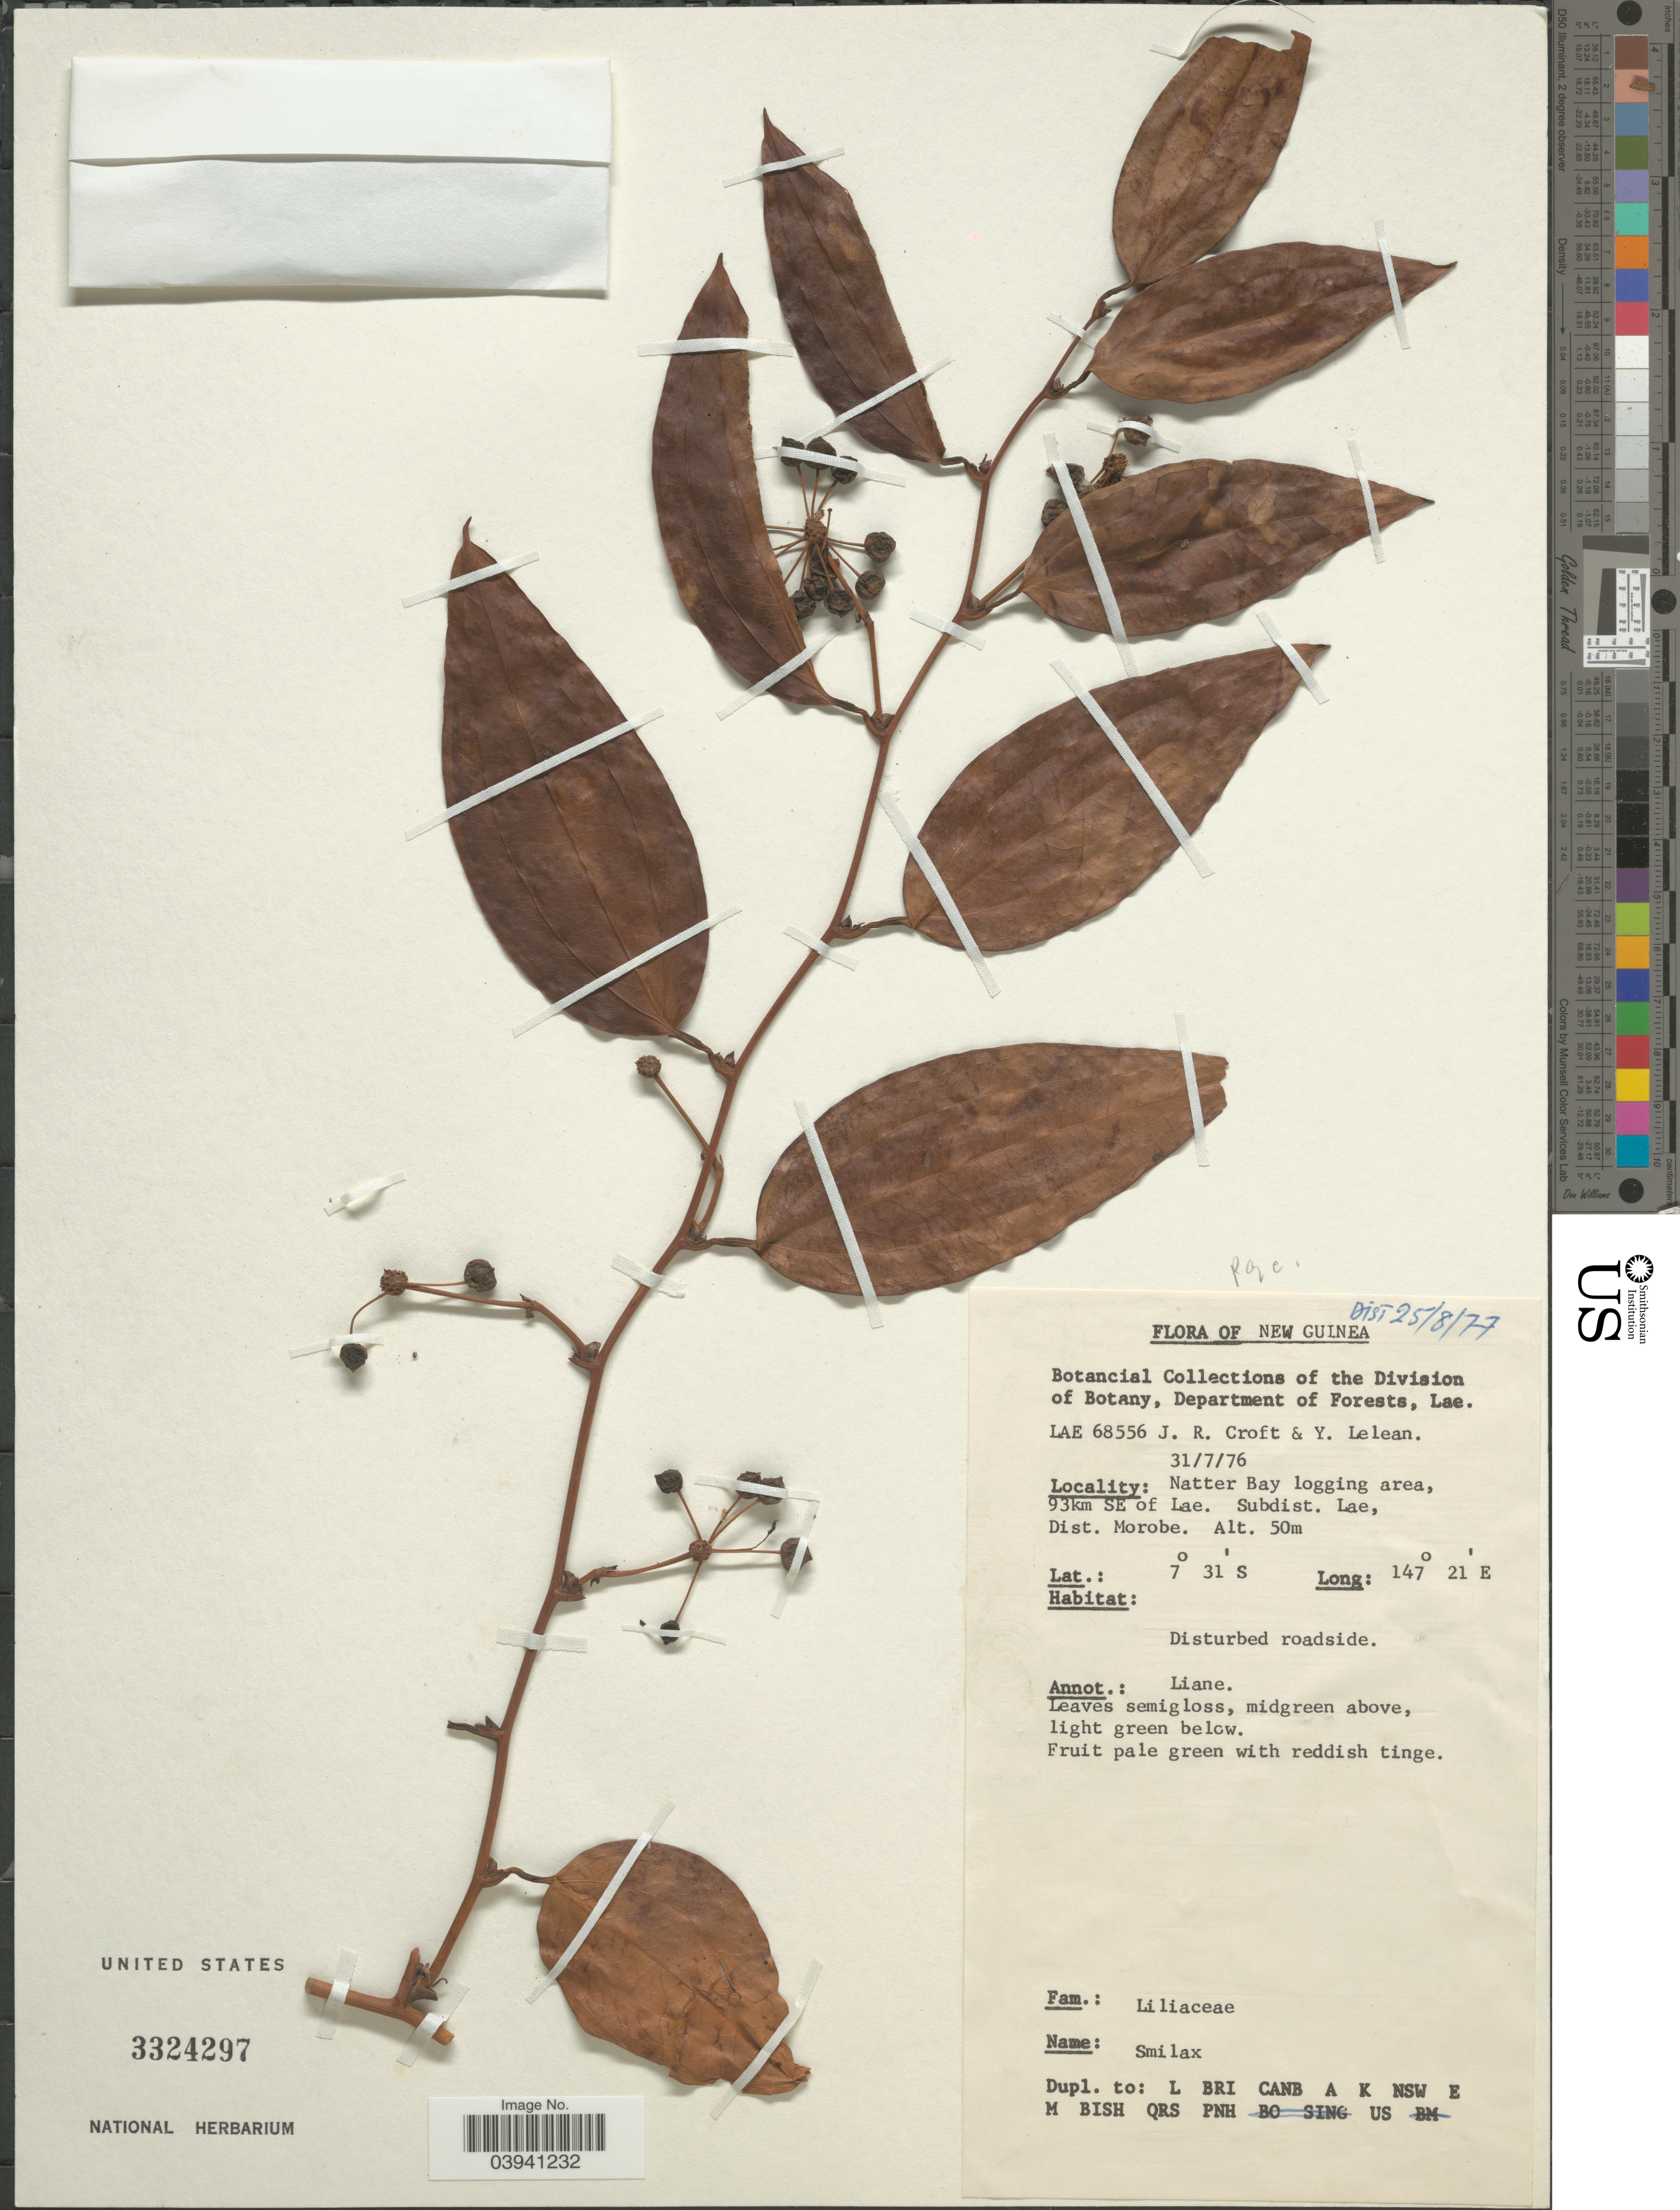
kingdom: Plantae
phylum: Tracheophyta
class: Liliopsida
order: Liliales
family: Smilacaceae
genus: Smilax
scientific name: Smilax sp.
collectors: J. R. Croft & Y. Lelean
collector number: LAE 68556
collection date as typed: Transcribed d/m/y: 31/7/76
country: Papua New Guinea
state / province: Morobe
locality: New Guinea. Natter Bay logging area, 93km SE of Lae, Subdist. Lae.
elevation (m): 50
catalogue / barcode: US 3324297